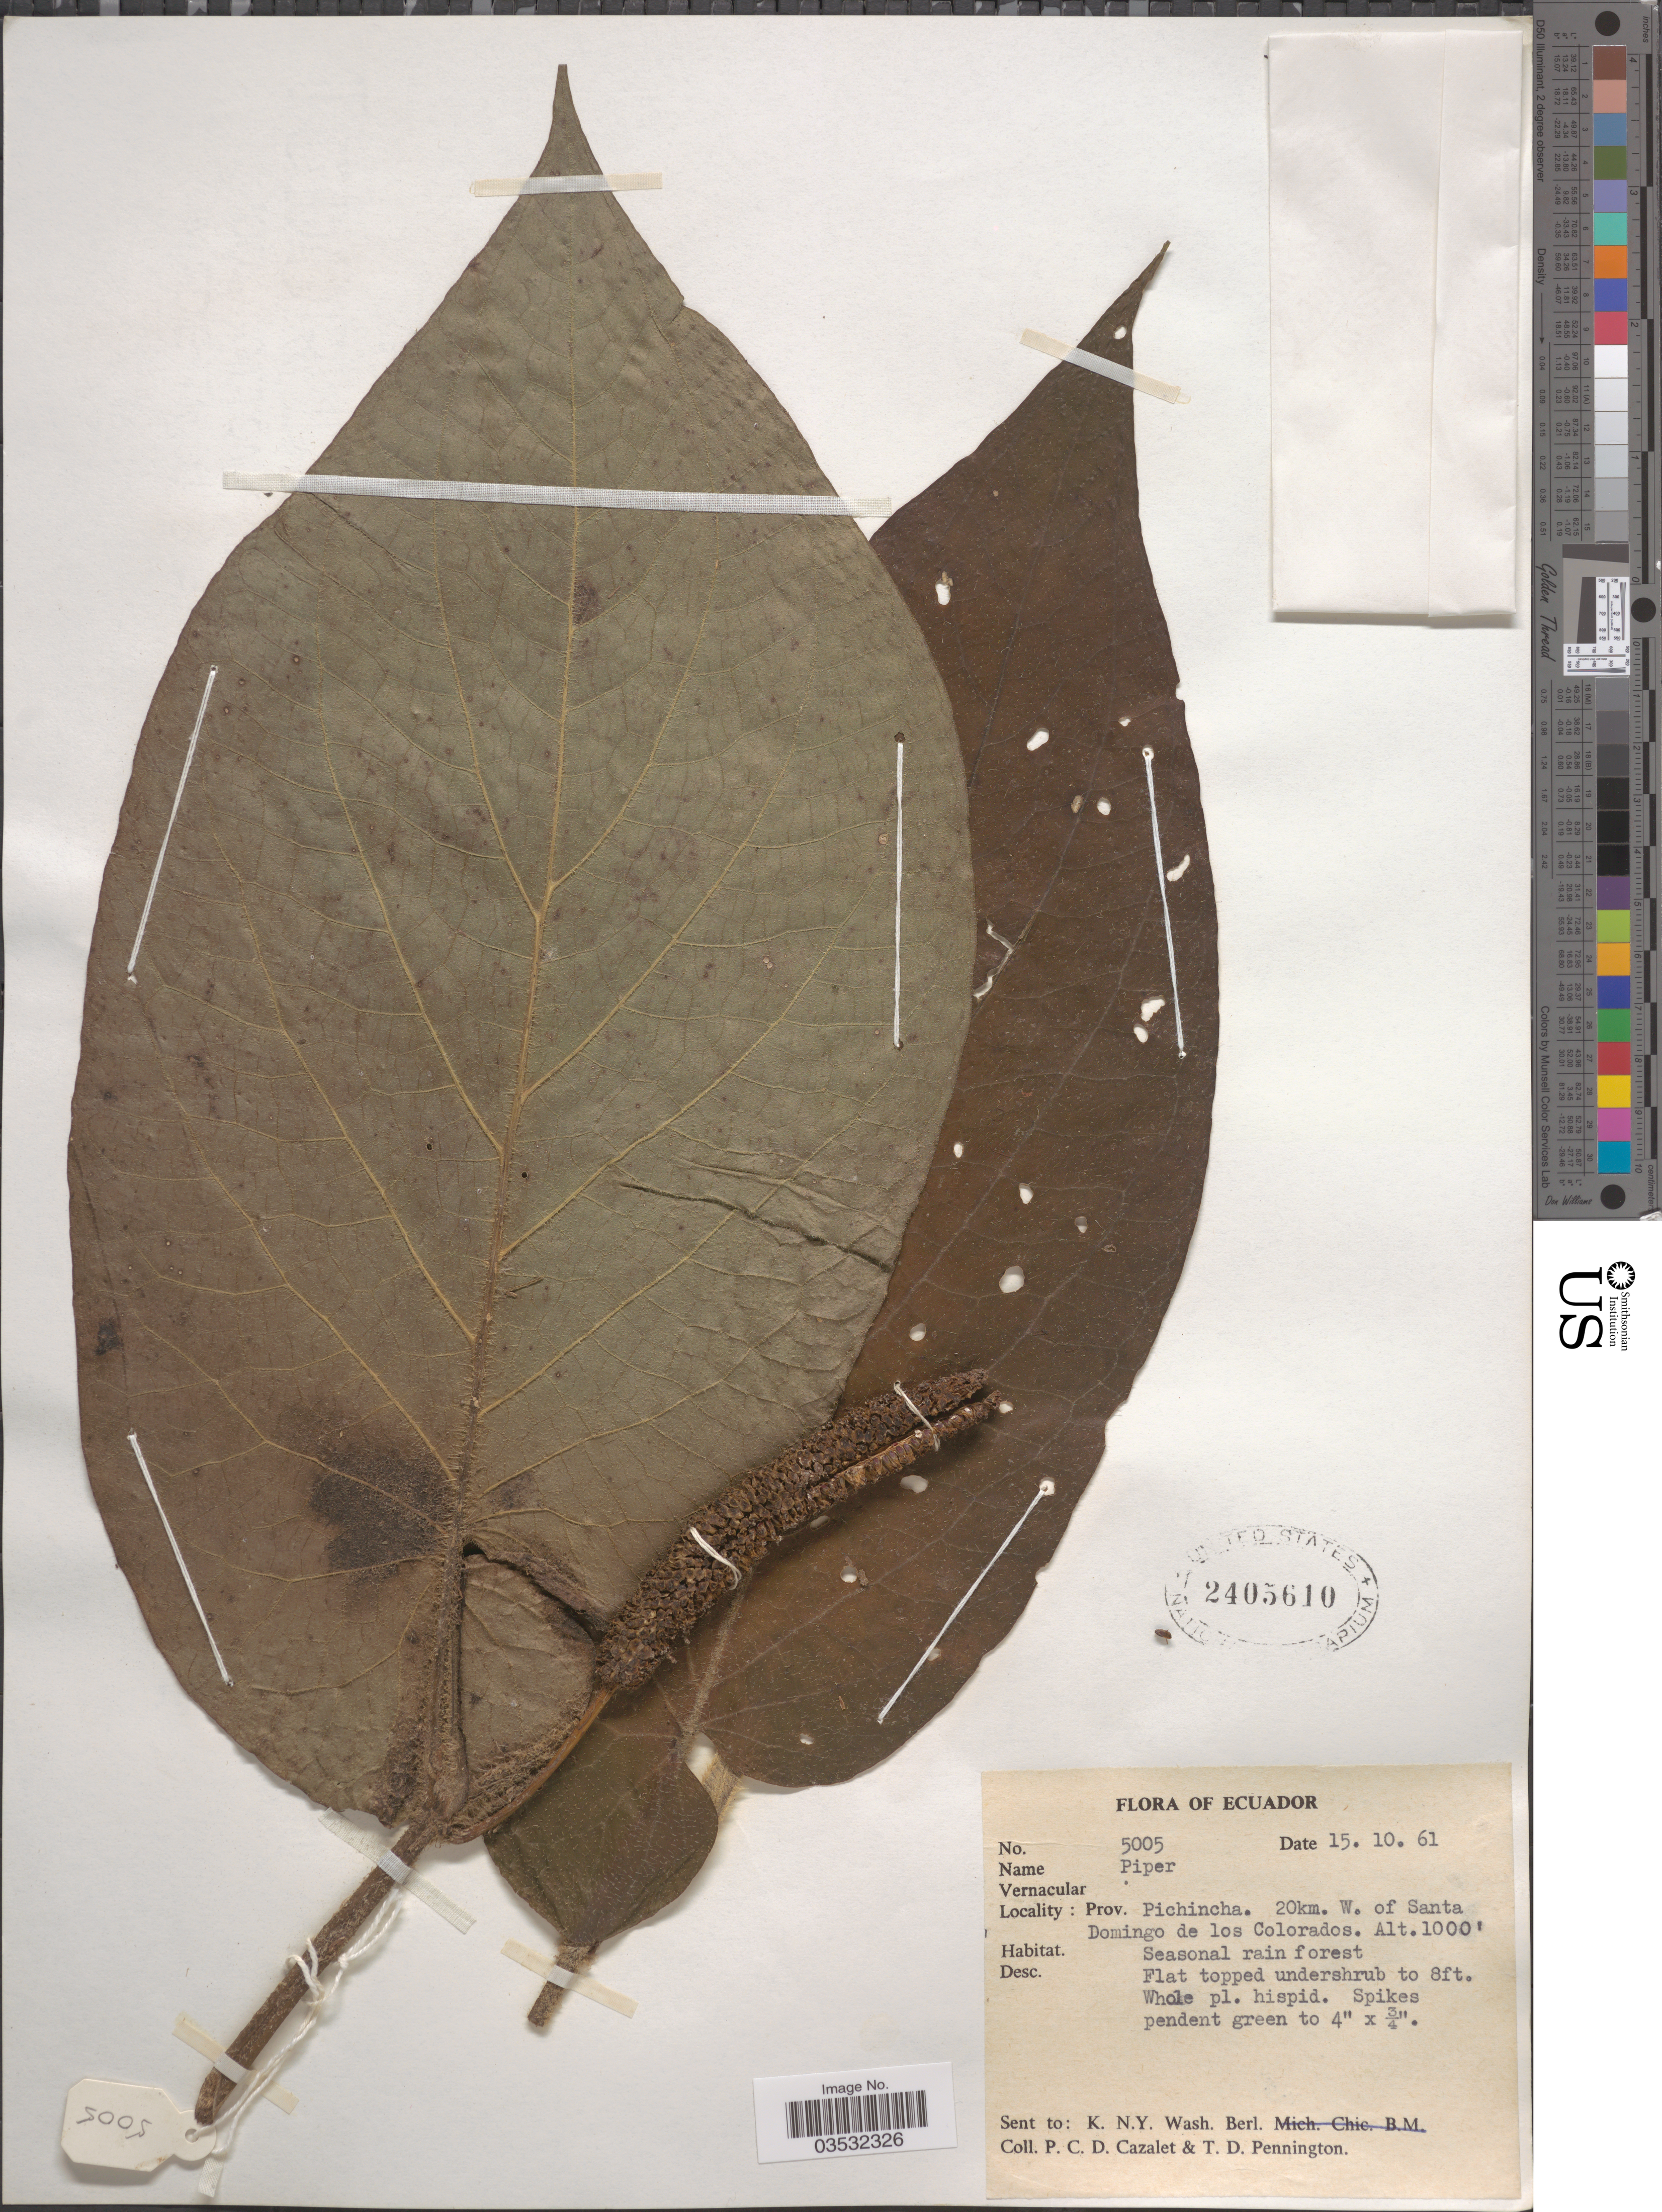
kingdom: Plantae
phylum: Tracheophyta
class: Magnoliopsida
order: Piperales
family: Piperaceae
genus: Piper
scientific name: Piper sp.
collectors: P. C. D. Cazalet & T. D. Pennington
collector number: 5005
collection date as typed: Transcribed d/m/y: 15/10/61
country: Ecuador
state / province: Pichincha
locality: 20 km. W. of Santa Domingo de los Colorados.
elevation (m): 305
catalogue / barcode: US 2405610